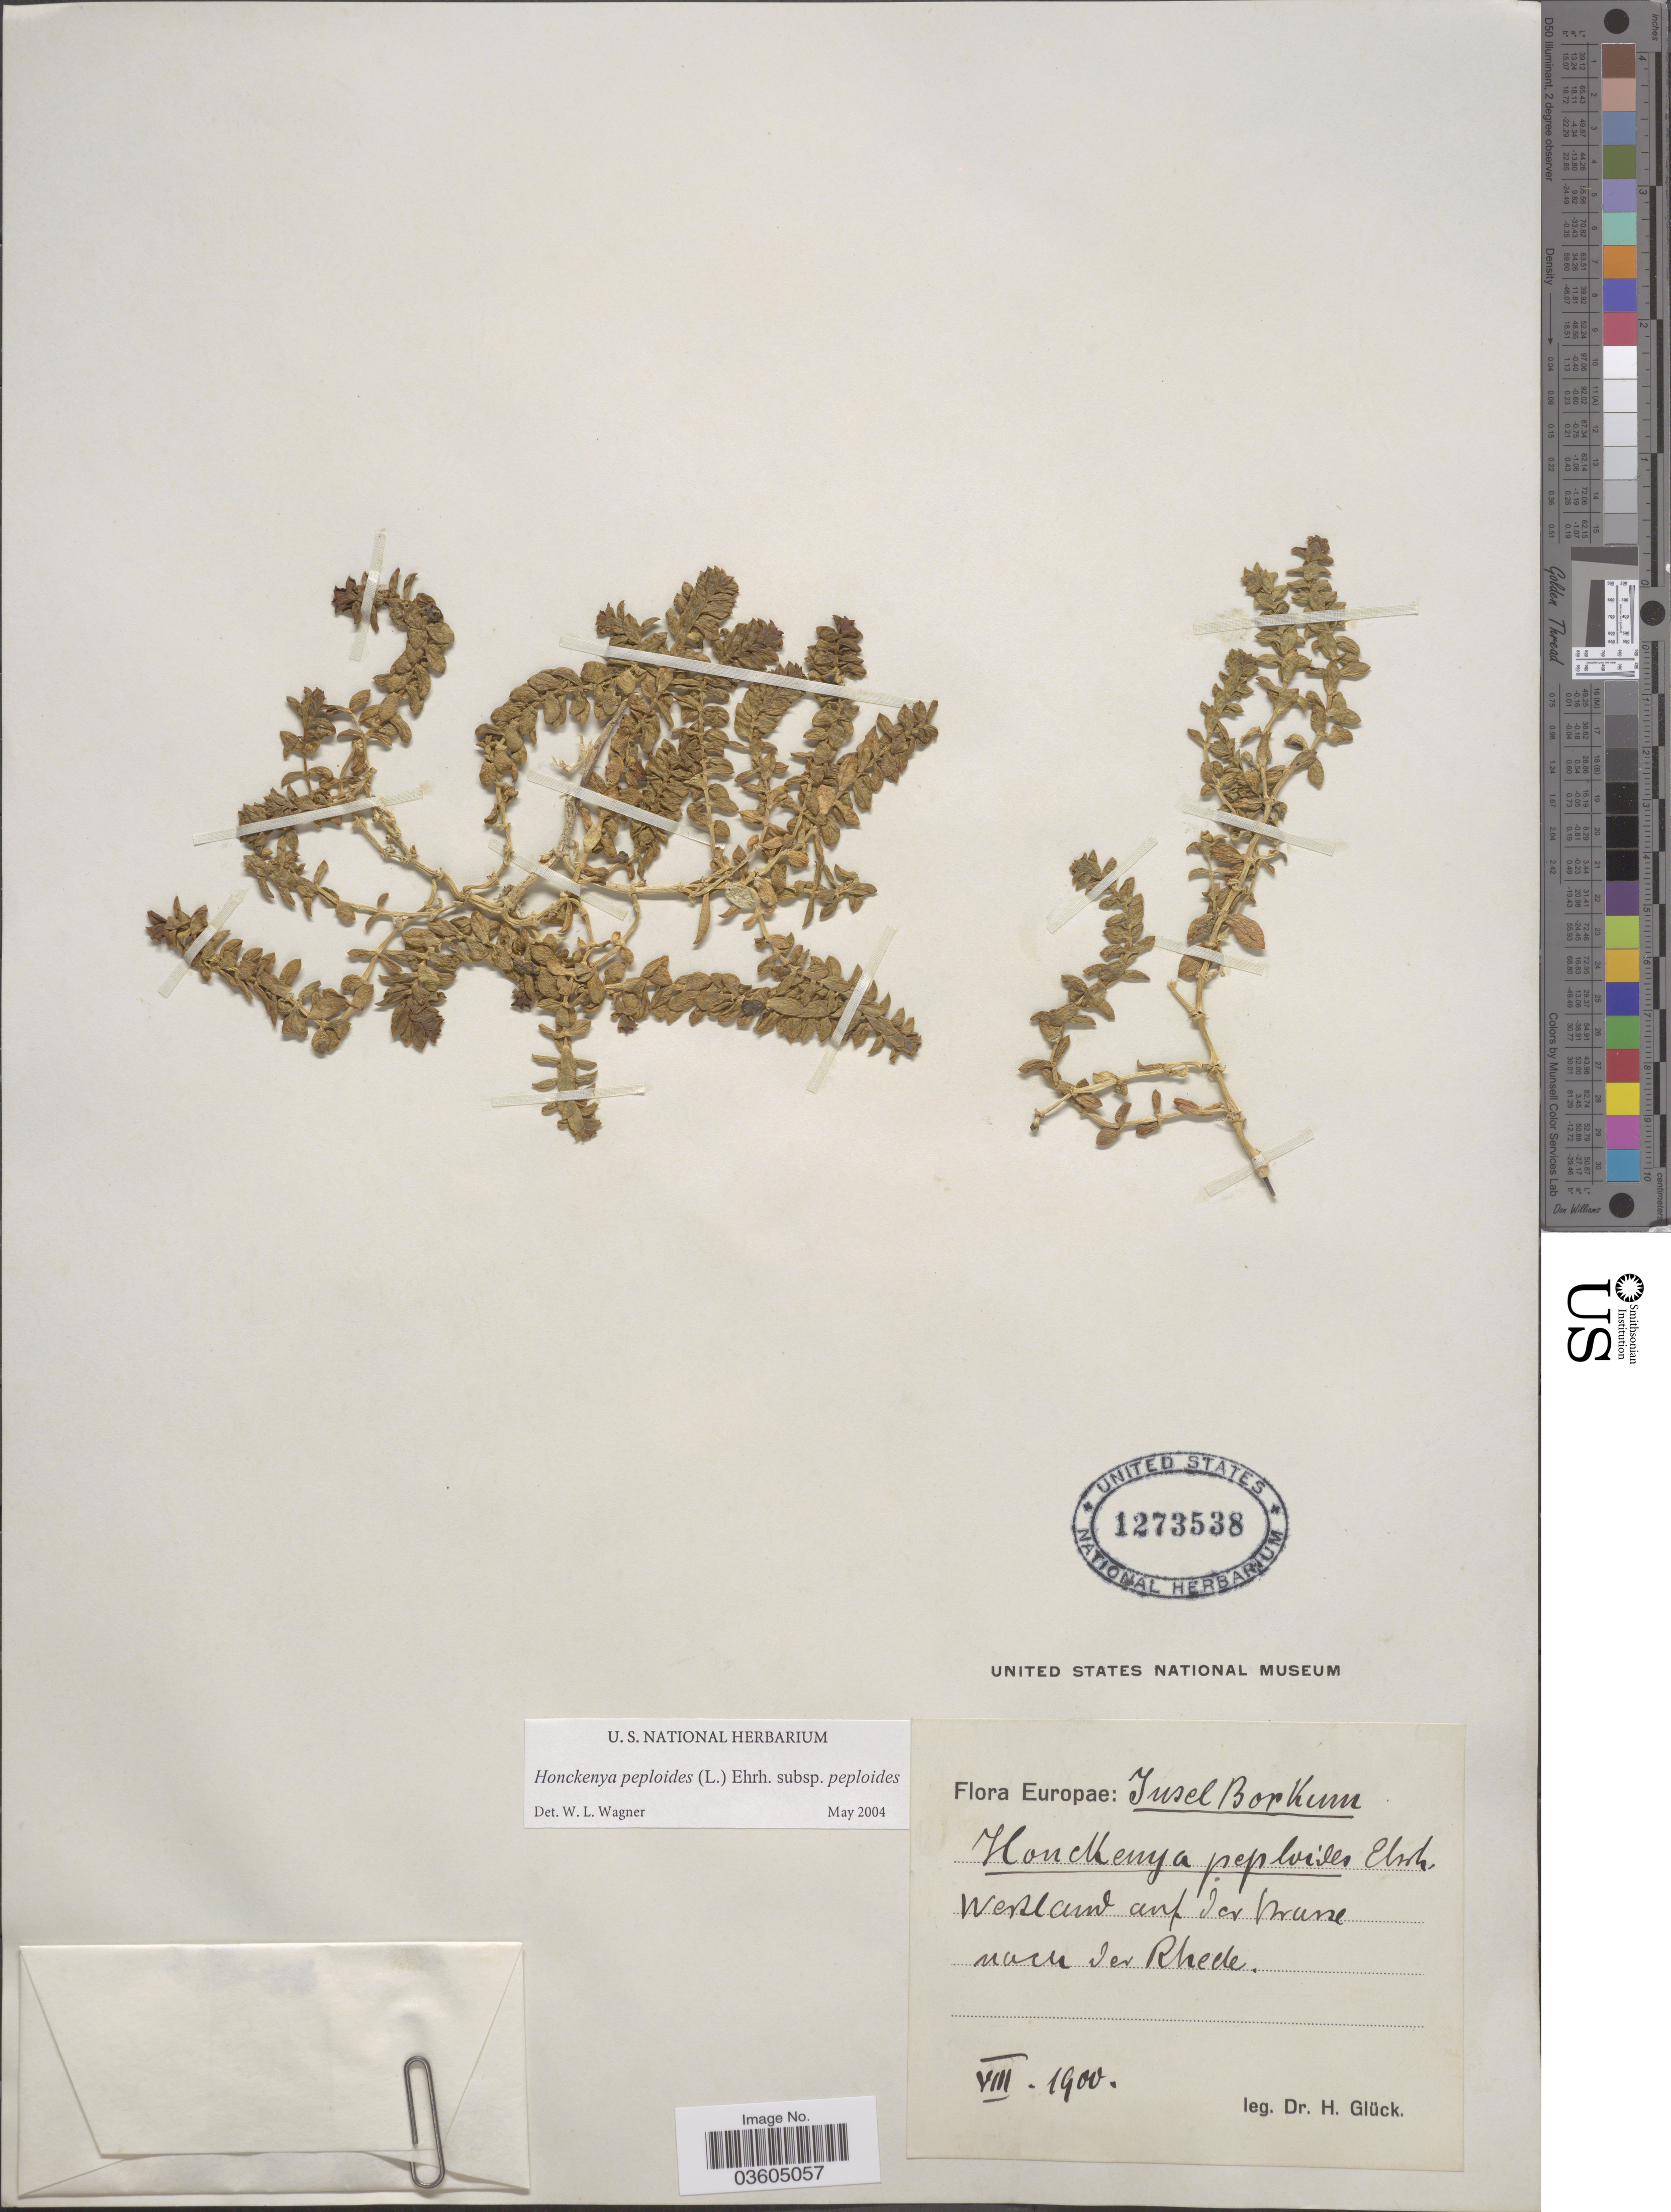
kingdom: Plantae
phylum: Tracheophyta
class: Magnoliopsida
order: Caryophyllales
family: Caryophyllaceae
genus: Honckenya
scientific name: Honckenya peploides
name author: (L.) Ehrh.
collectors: H. Glück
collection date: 1900-08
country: Germany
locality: Europae: Insel Borkum. Westland auf der Krasse [interpreted] nach der Rhede.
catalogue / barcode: US 1273538